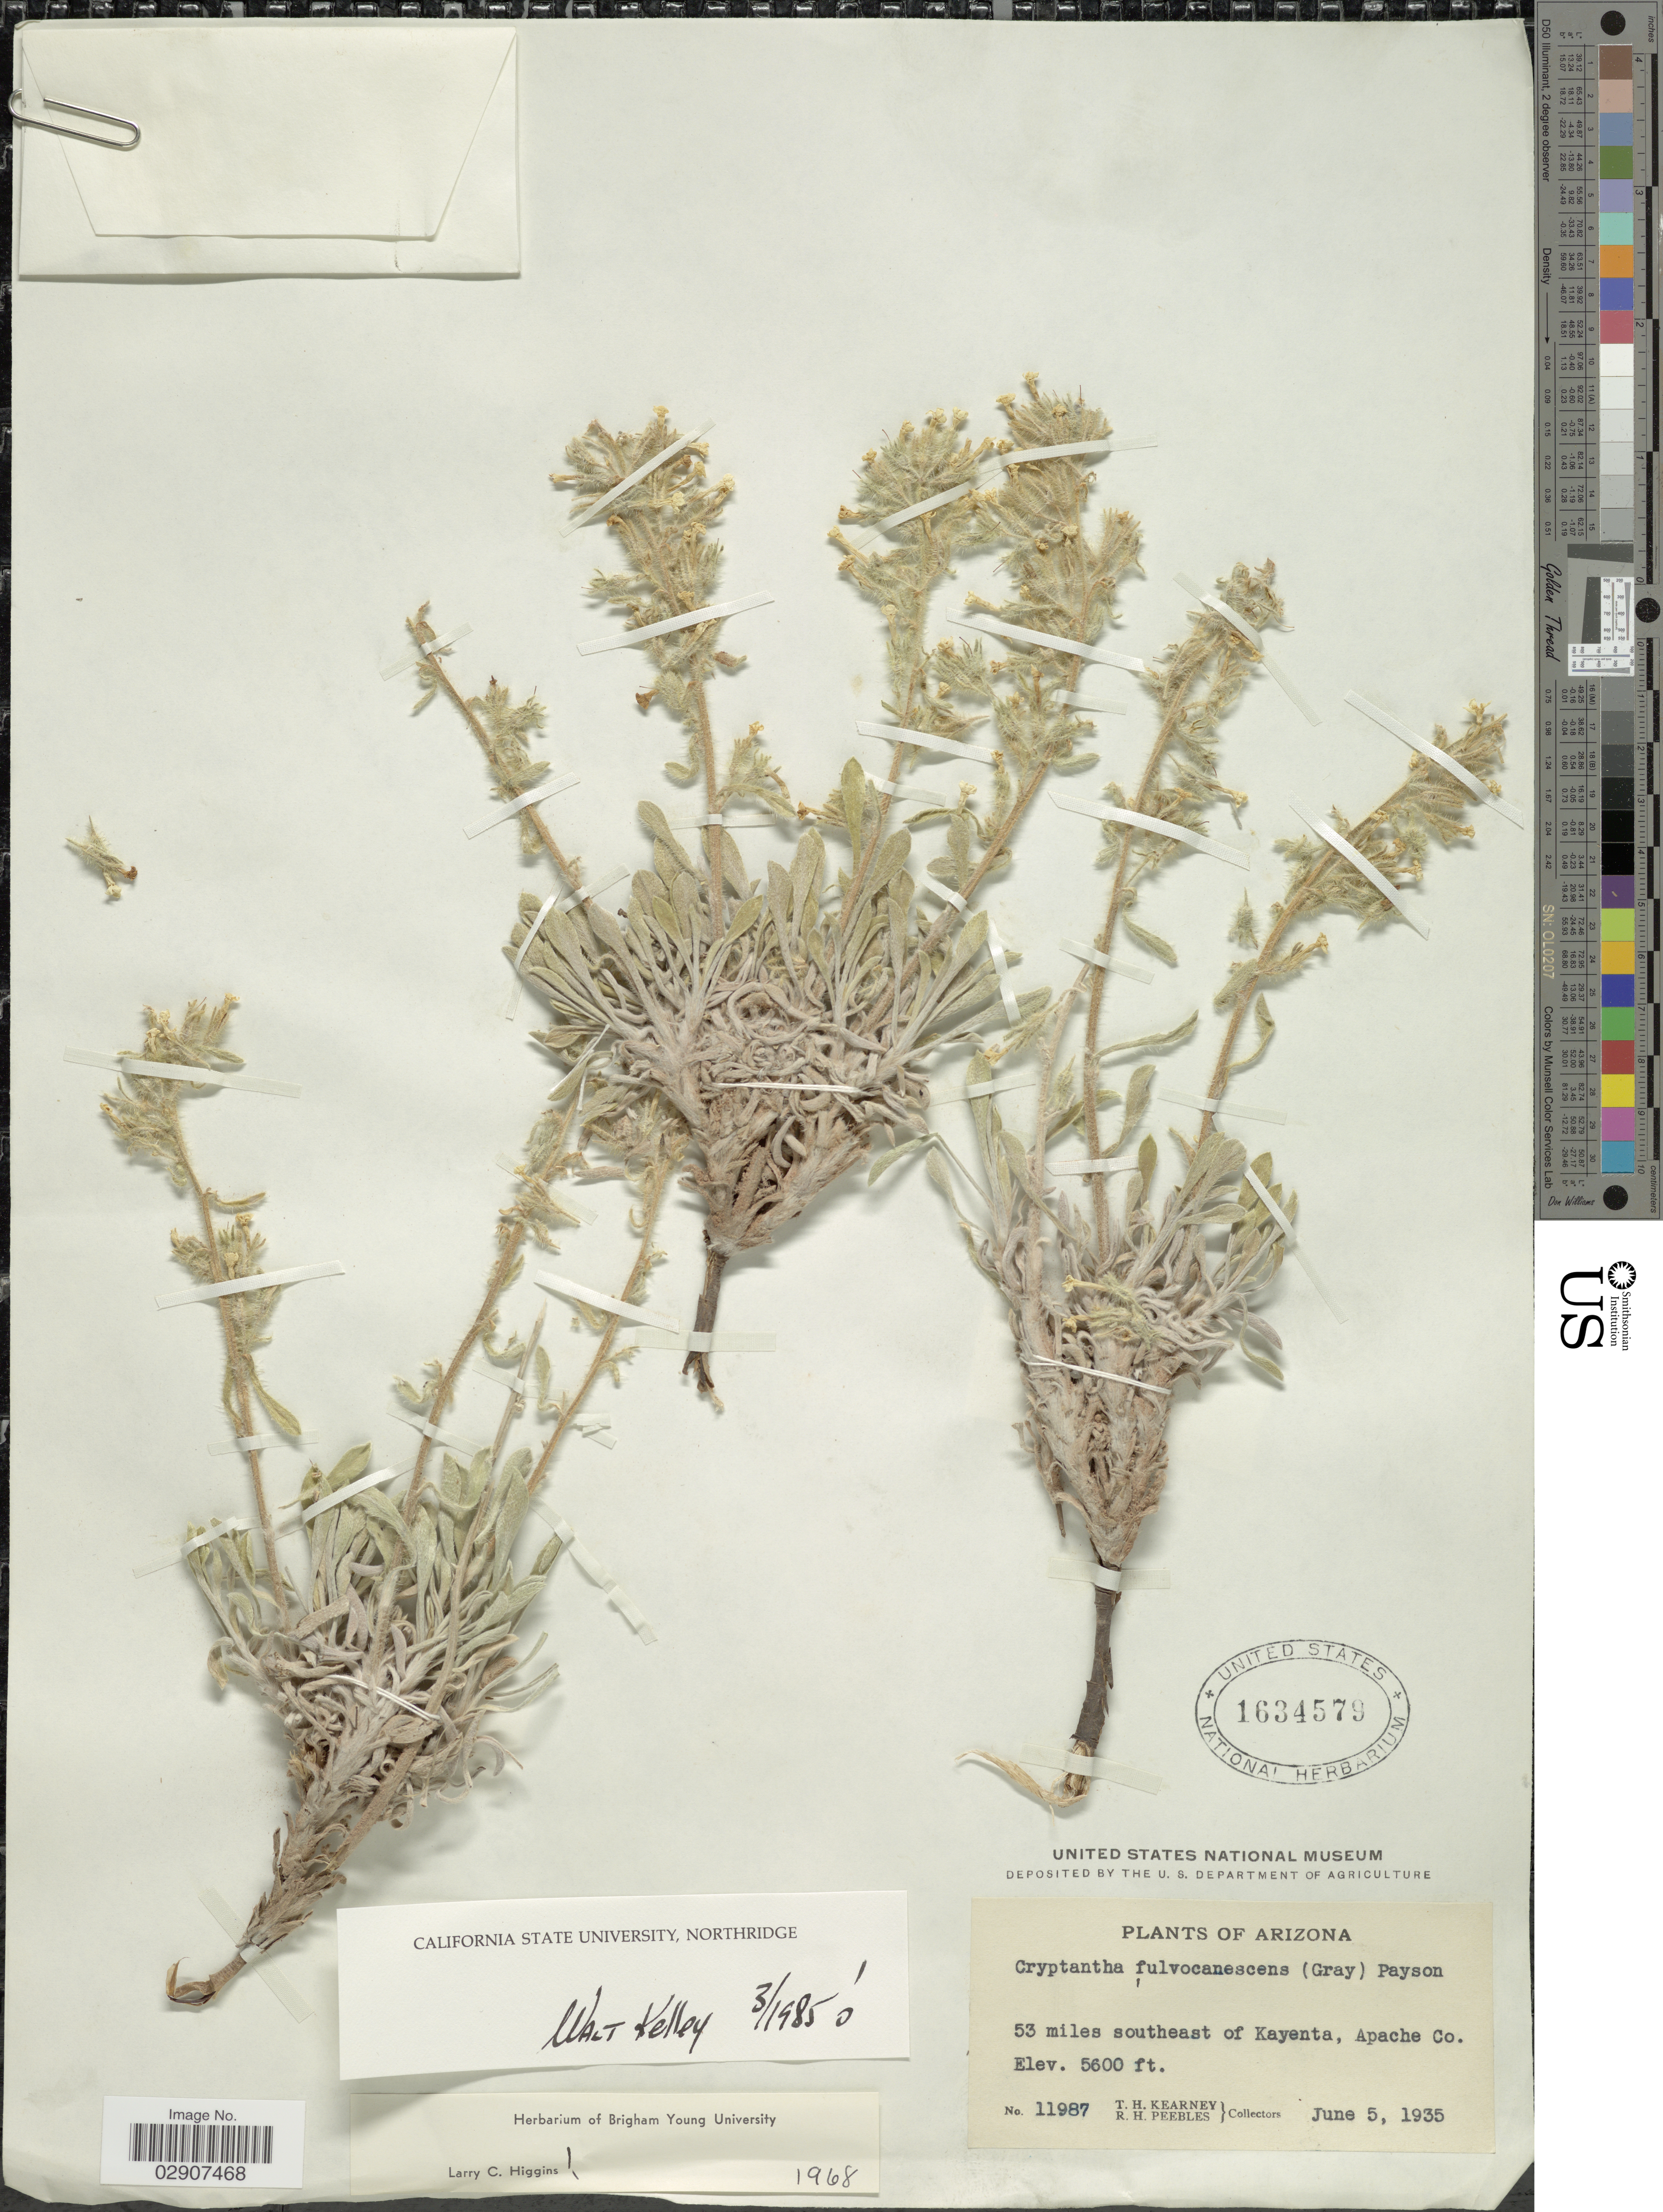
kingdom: Plantae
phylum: Tracheophyta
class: Magnoliopsida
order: Boraginales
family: Boraginaceae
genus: Cryptantha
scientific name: Cryptantha fulvocanescens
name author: (S. Watson) Payson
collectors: T. H. Kearney & R. H. Peebles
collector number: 11987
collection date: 1935-06-05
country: United States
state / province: Arizona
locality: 53 miles southeast of Kayenta, Apache Co.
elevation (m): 1707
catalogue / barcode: US 1634579